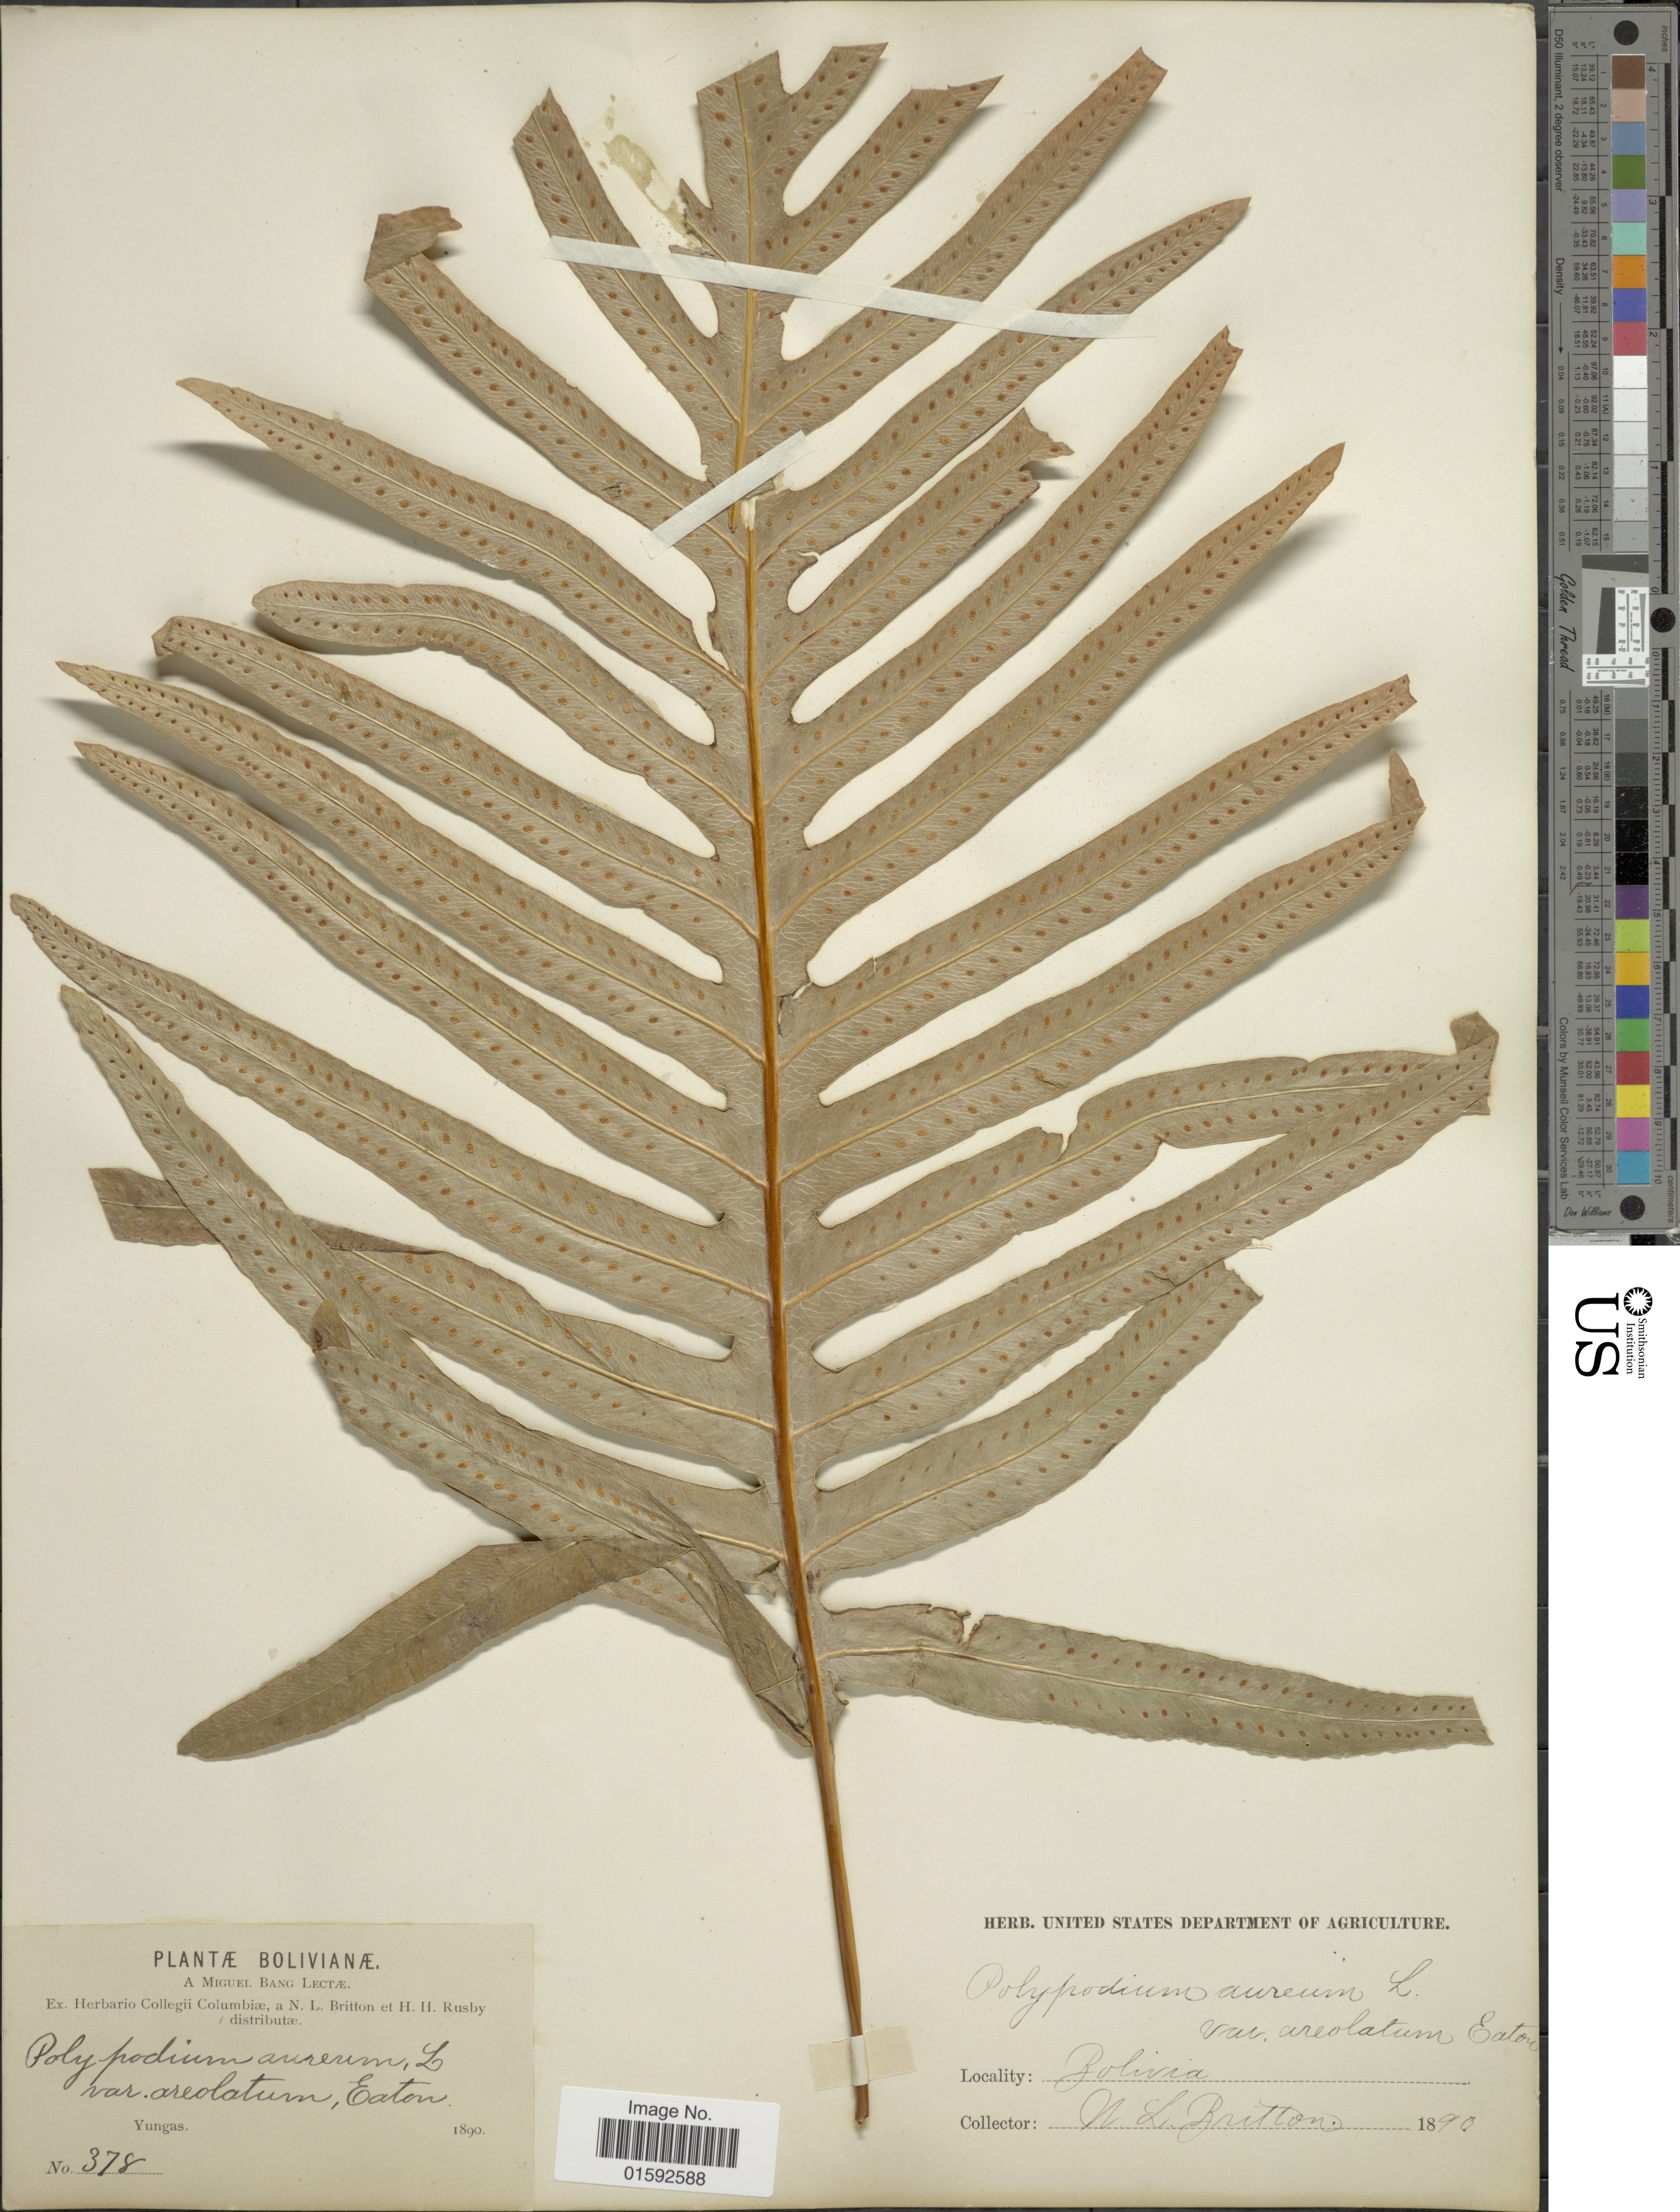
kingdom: Plantae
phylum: Tracheophyta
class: Polypodiopsida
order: Polypodiales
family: Polypodiaceae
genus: Phlebodium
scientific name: Phlebodium pseudoaureum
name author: (Cav.) Lellinger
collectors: N. Britton & H. H. Rusby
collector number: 378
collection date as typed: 1890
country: Bolivia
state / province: La Paz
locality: Yungas